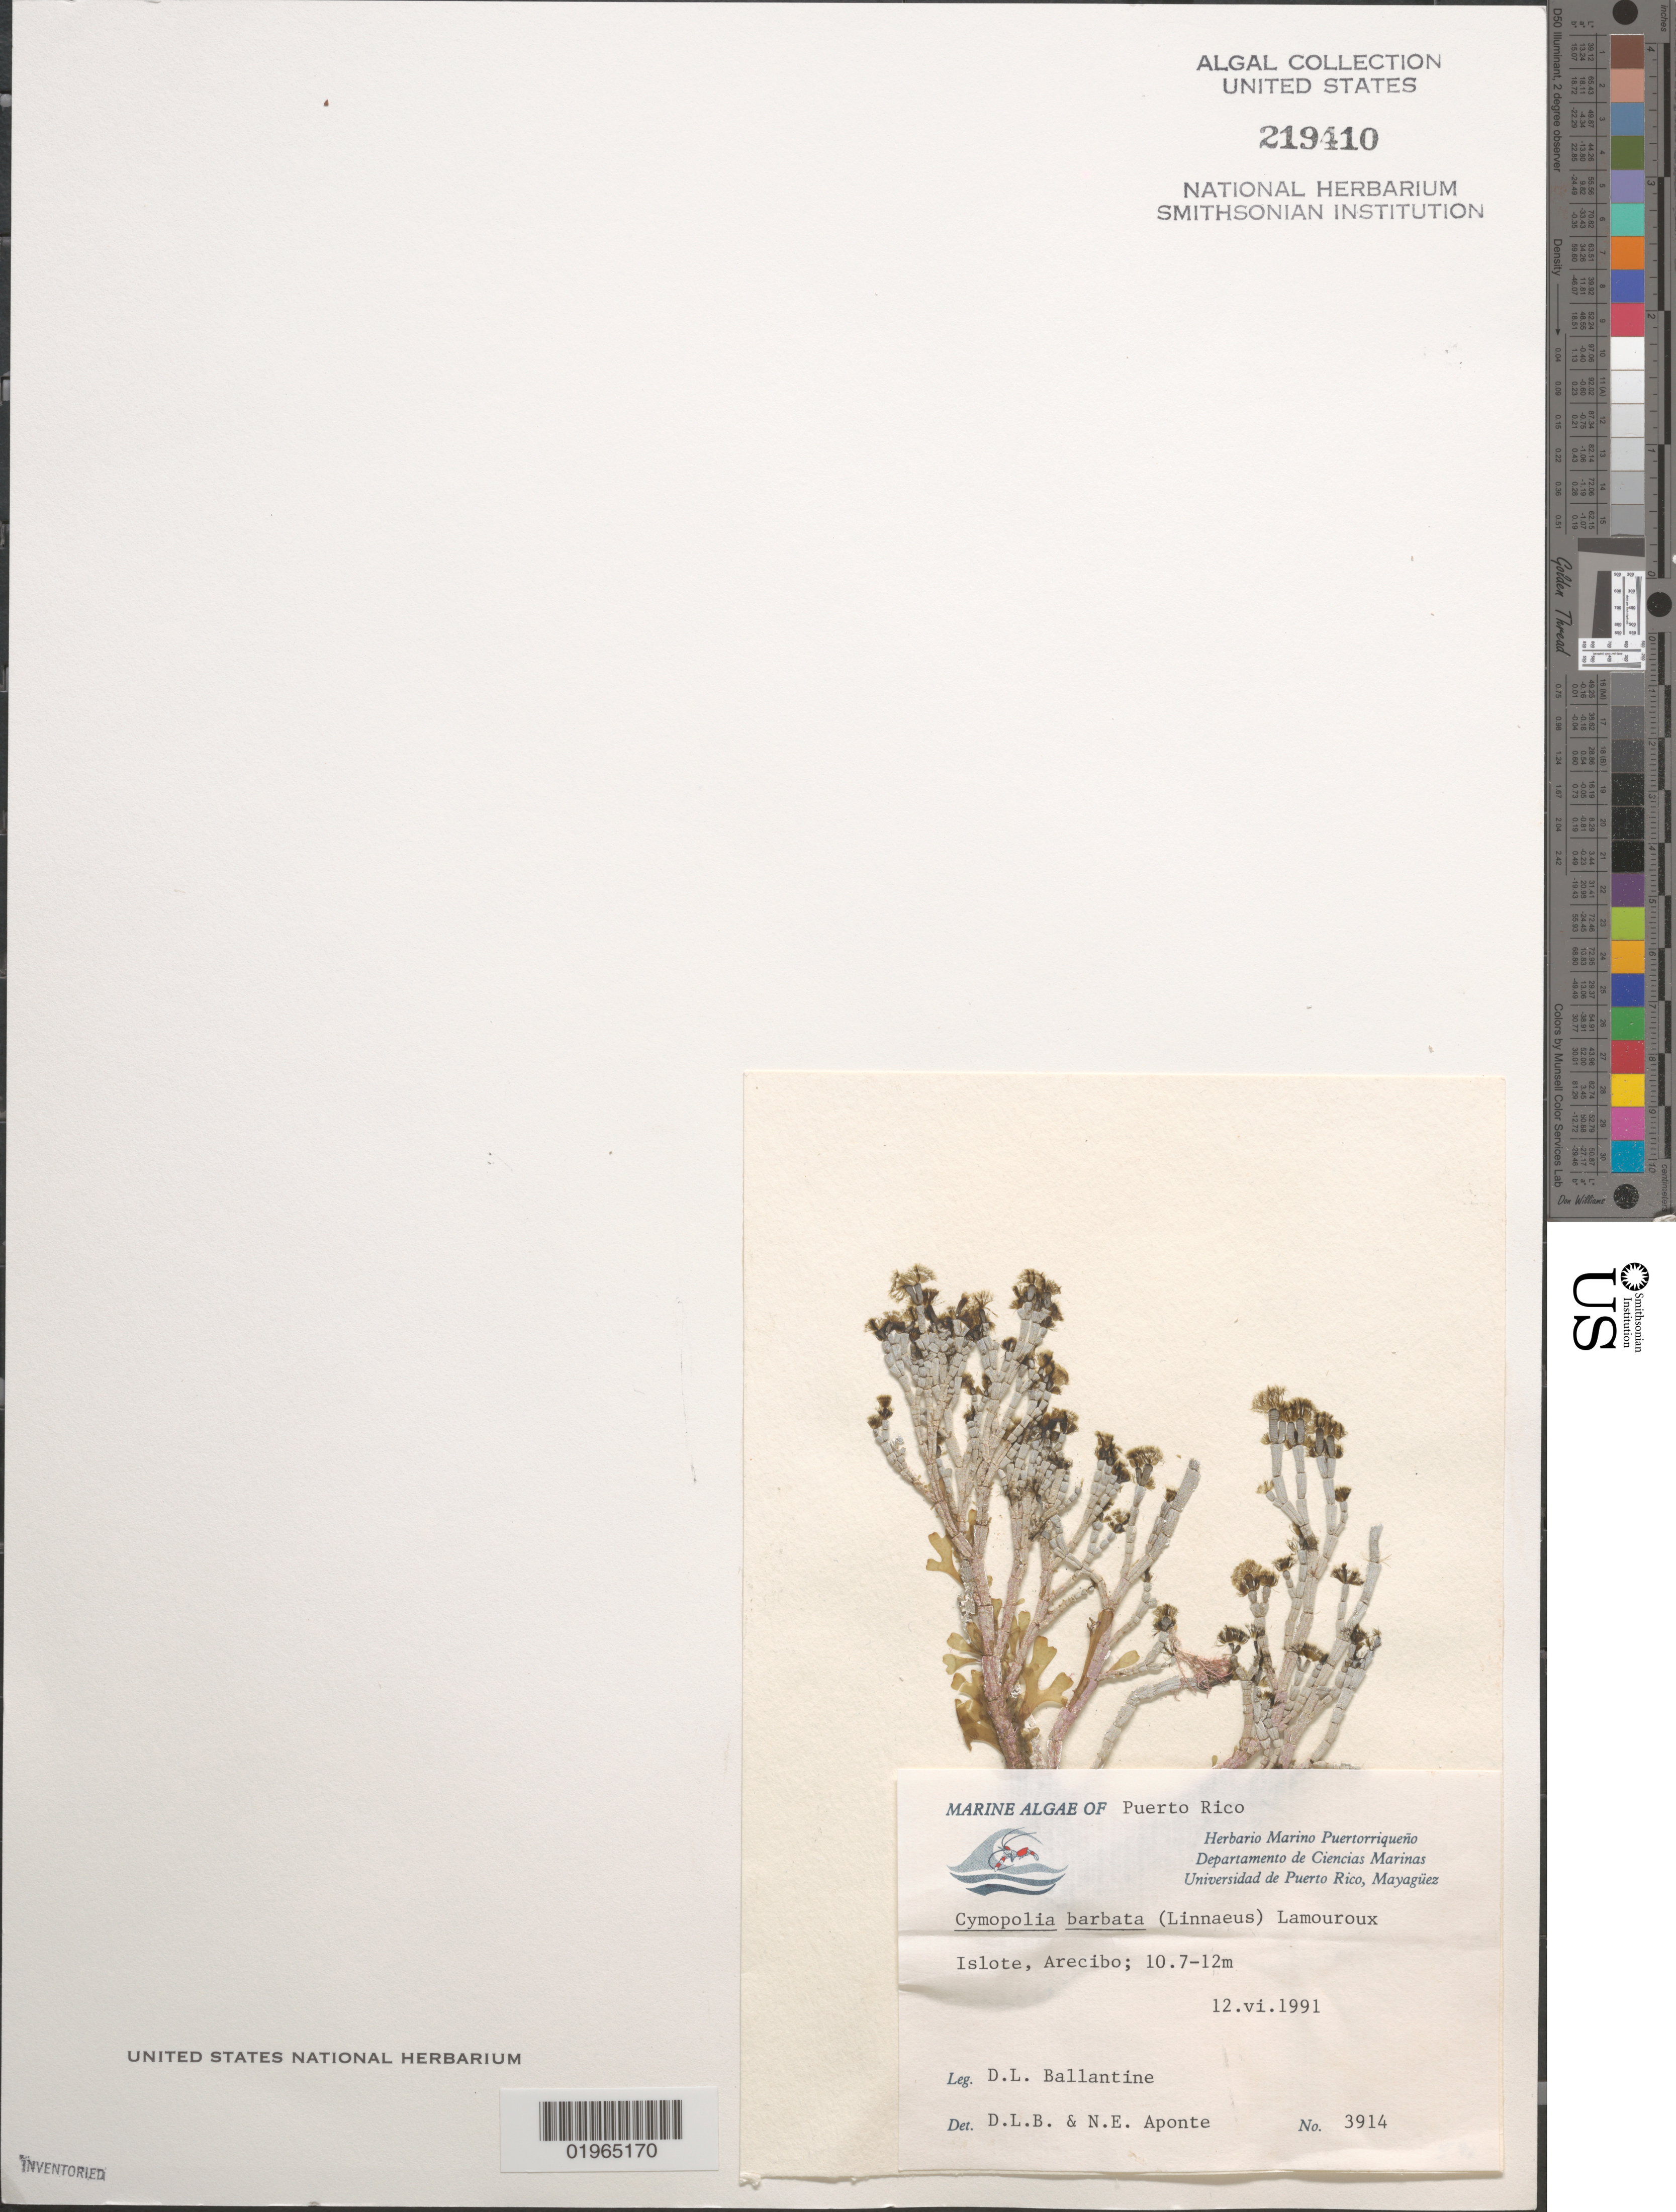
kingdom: Plantae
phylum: Chlorophyta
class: Ulvophyceae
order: Dasycladales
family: Dasycladaceae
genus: Cymopolia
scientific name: Cymopolia barbata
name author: (L.) J.V.Lamouroux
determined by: Ballantine, D. L.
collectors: D.L. Ballantine & N. E. Aponte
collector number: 3914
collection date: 1991-06-12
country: Puerto Rico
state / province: Arecibo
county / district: Islote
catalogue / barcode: US 219410